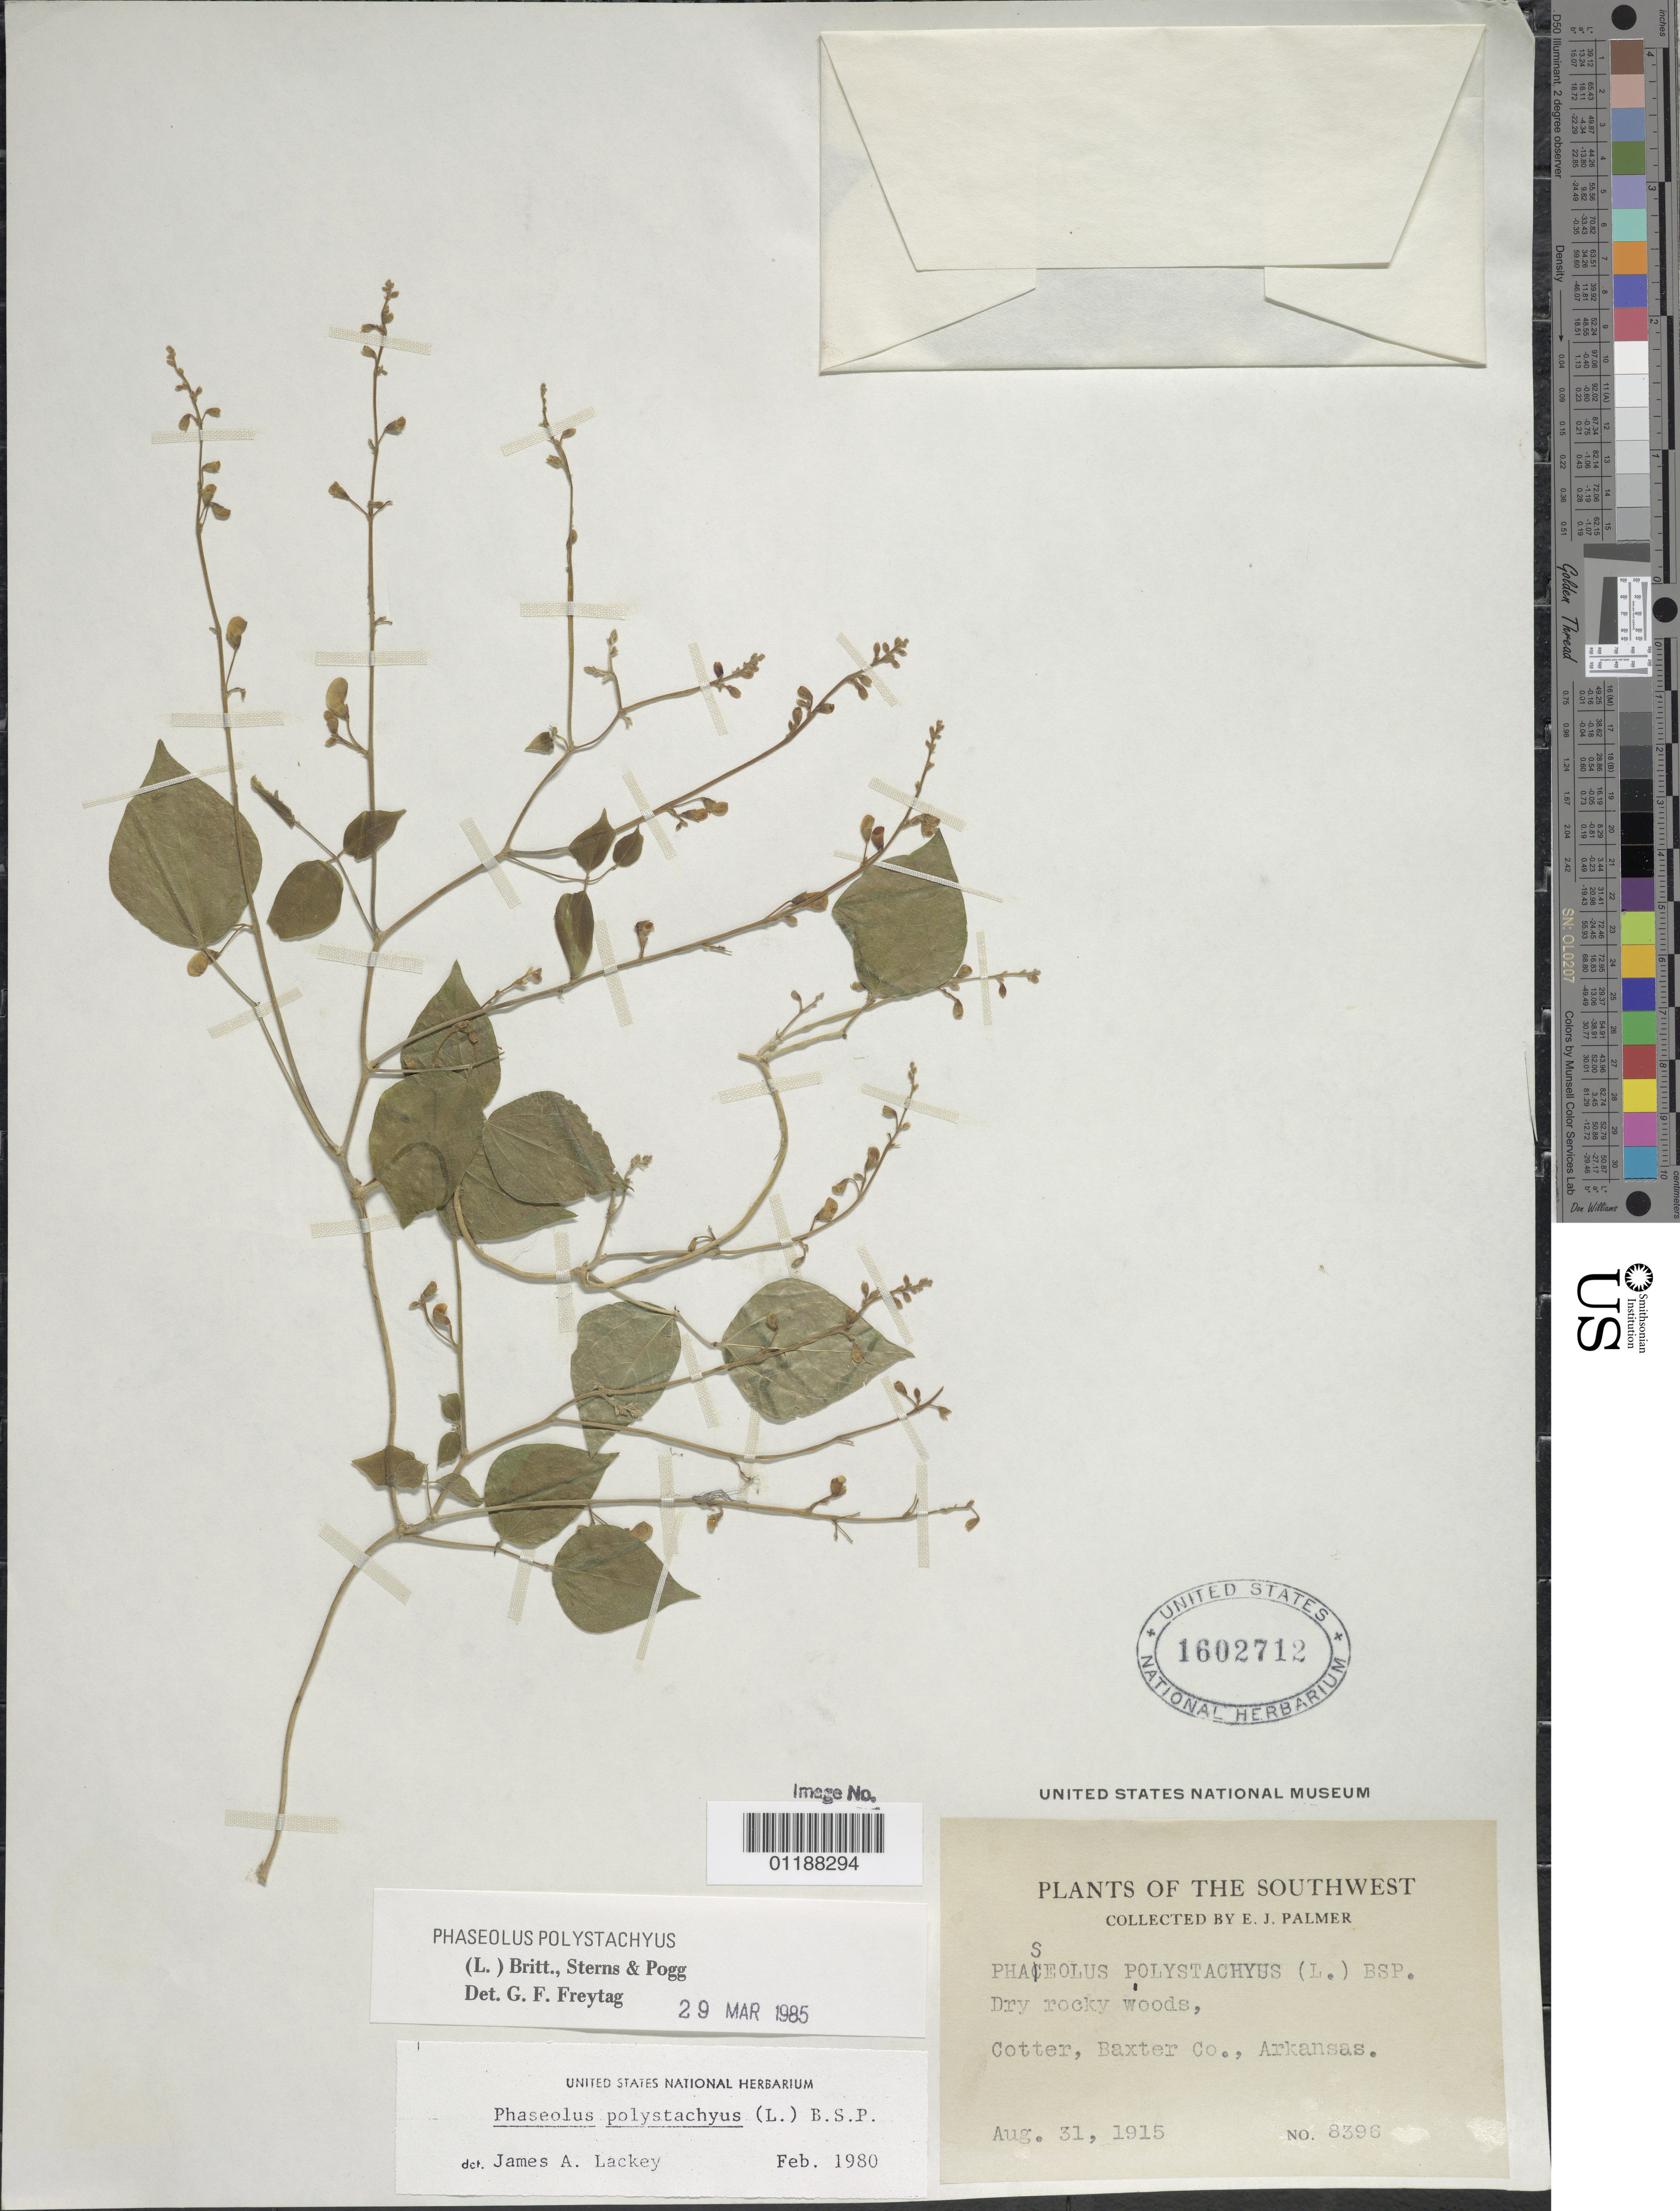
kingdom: Plantae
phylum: Tracheophyta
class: Magnoliopsida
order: Fabales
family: Fabaceae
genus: Phaseolus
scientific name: Phaseolus polystachios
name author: (L.) Britton, Stearns & Poggenb.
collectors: E. J. Palmer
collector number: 8396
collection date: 1915-08-31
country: United States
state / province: Arkansas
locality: The Southwest, Cotter, Baxter Co.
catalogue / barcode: US 1602712